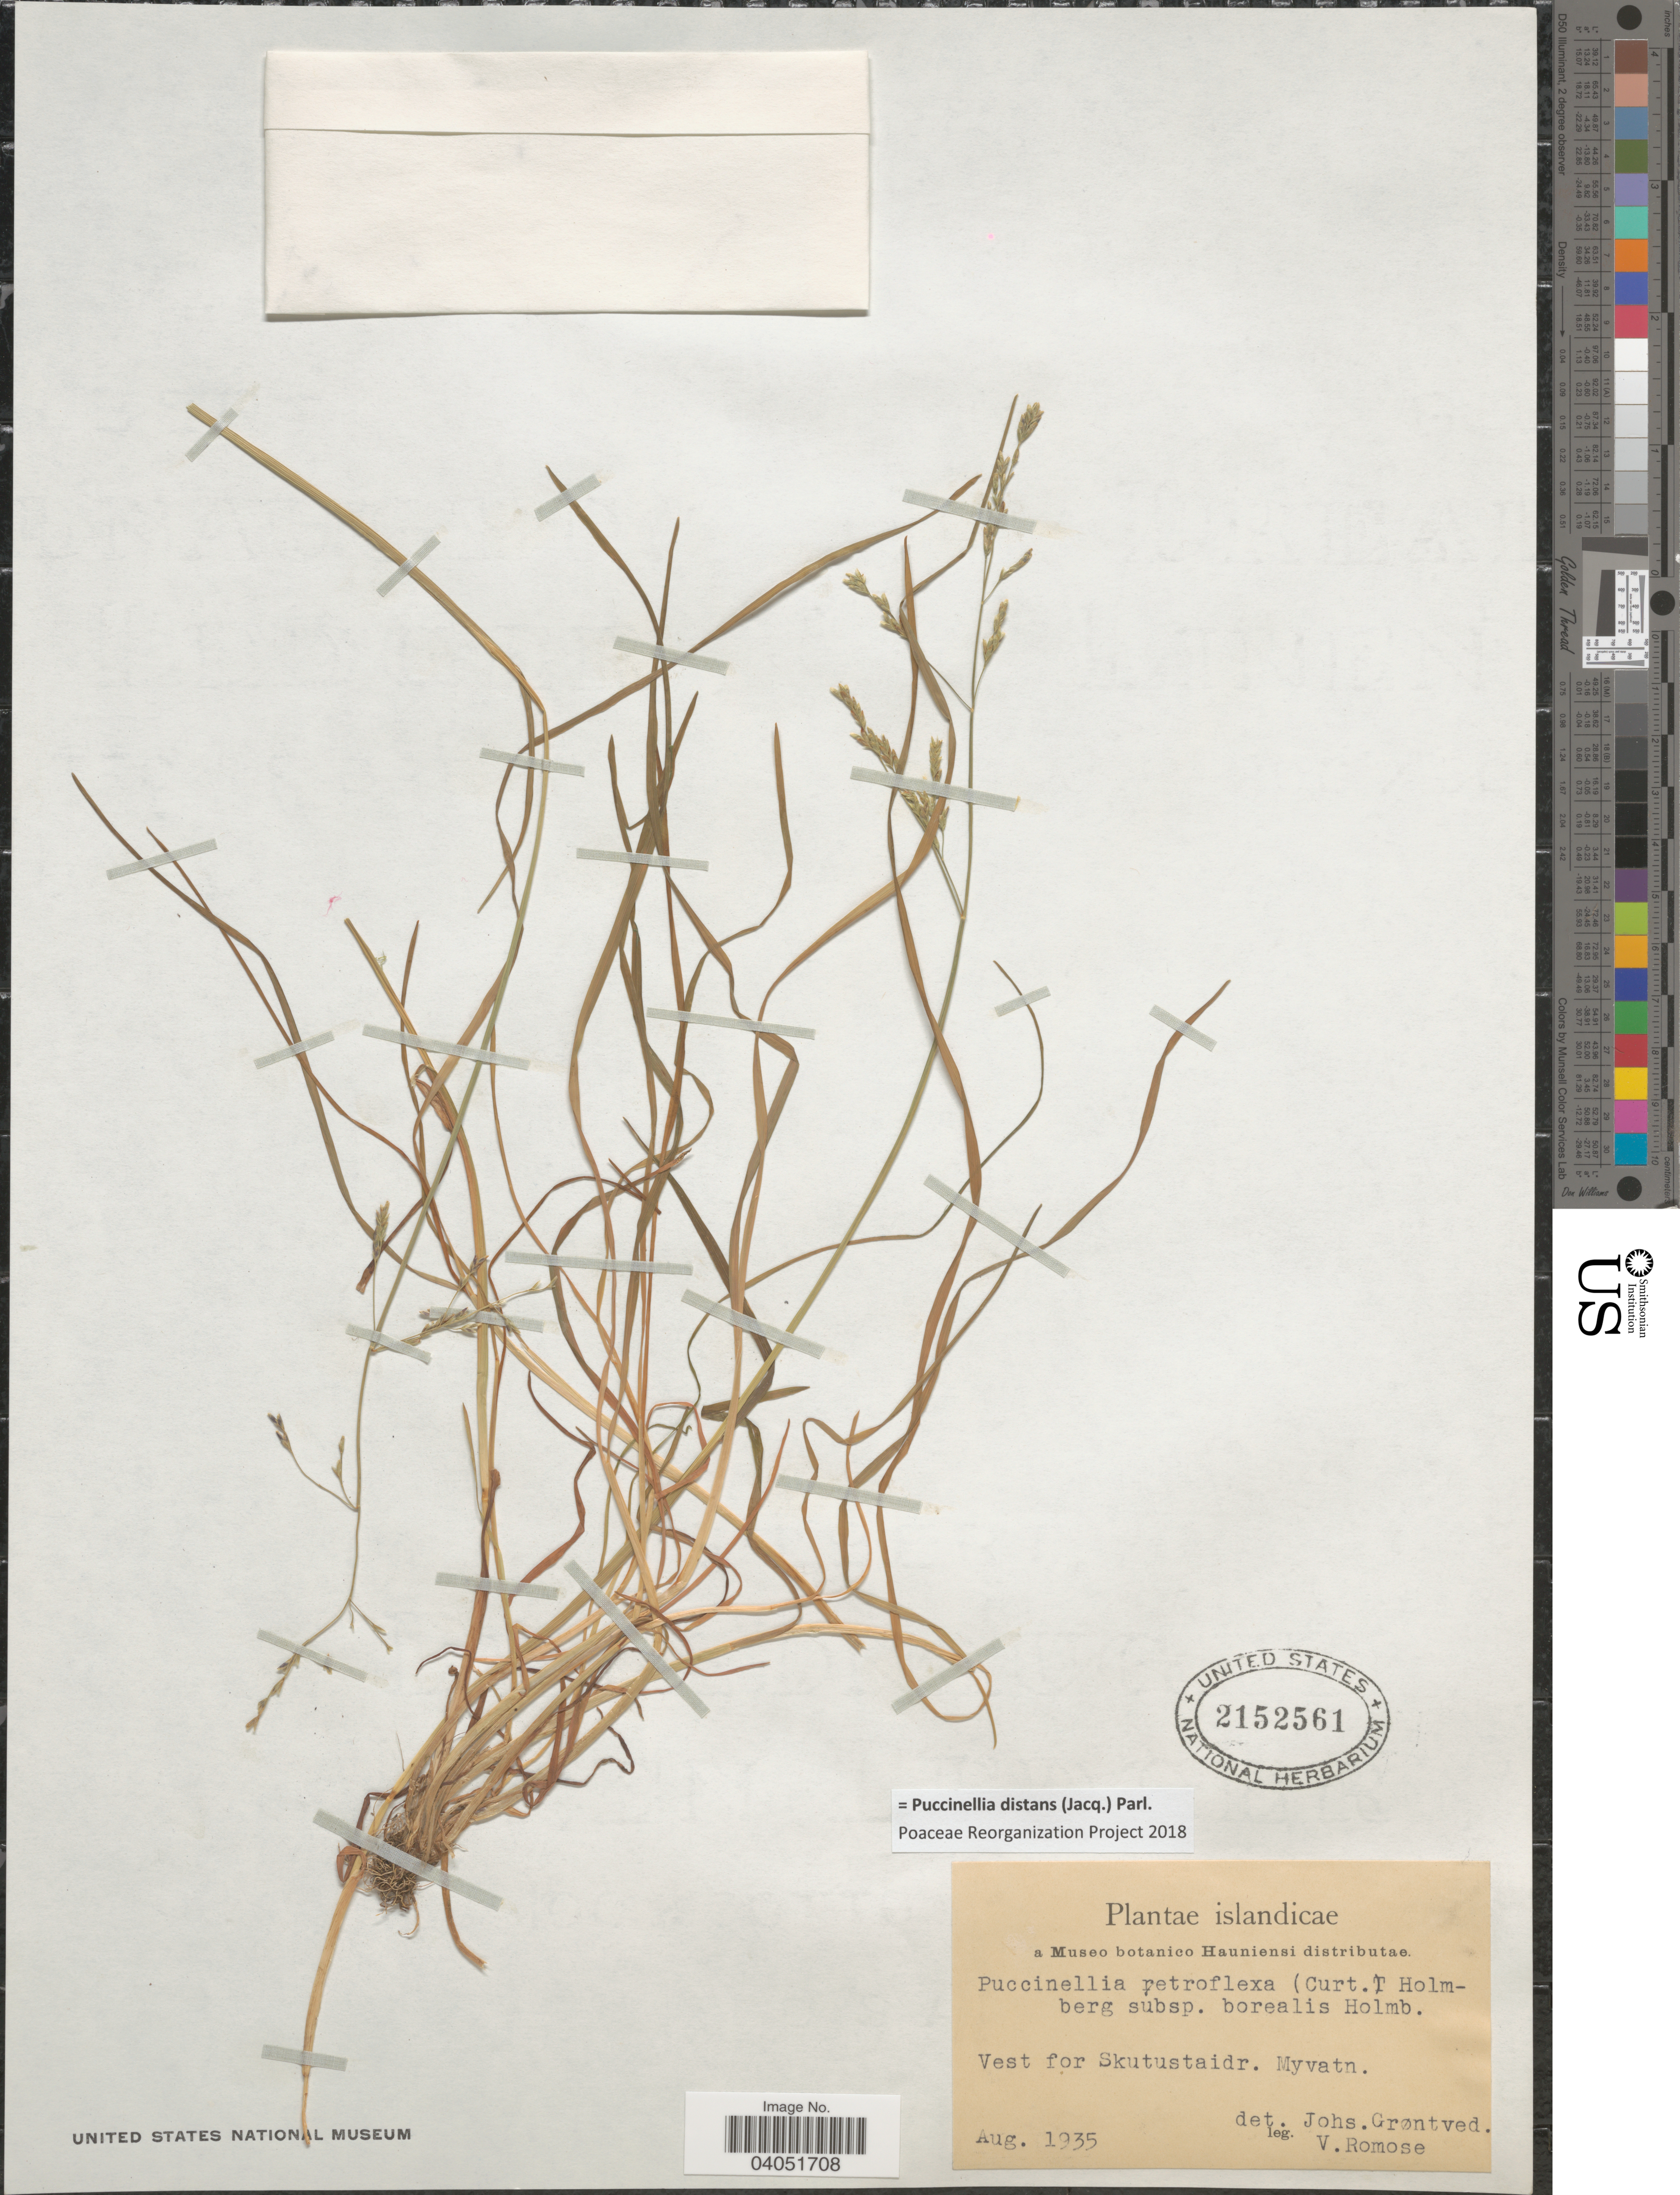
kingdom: Plantae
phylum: Tracheophyta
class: Liliopsida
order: Poales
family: Poaceae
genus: Puccinellia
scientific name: Puccinellia distans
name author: (Jacq.) Parl.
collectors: V. Romose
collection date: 1935-08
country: Iceland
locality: Islandicae. Vest for Skutustaidr. Myvatn.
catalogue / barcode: US 2152561